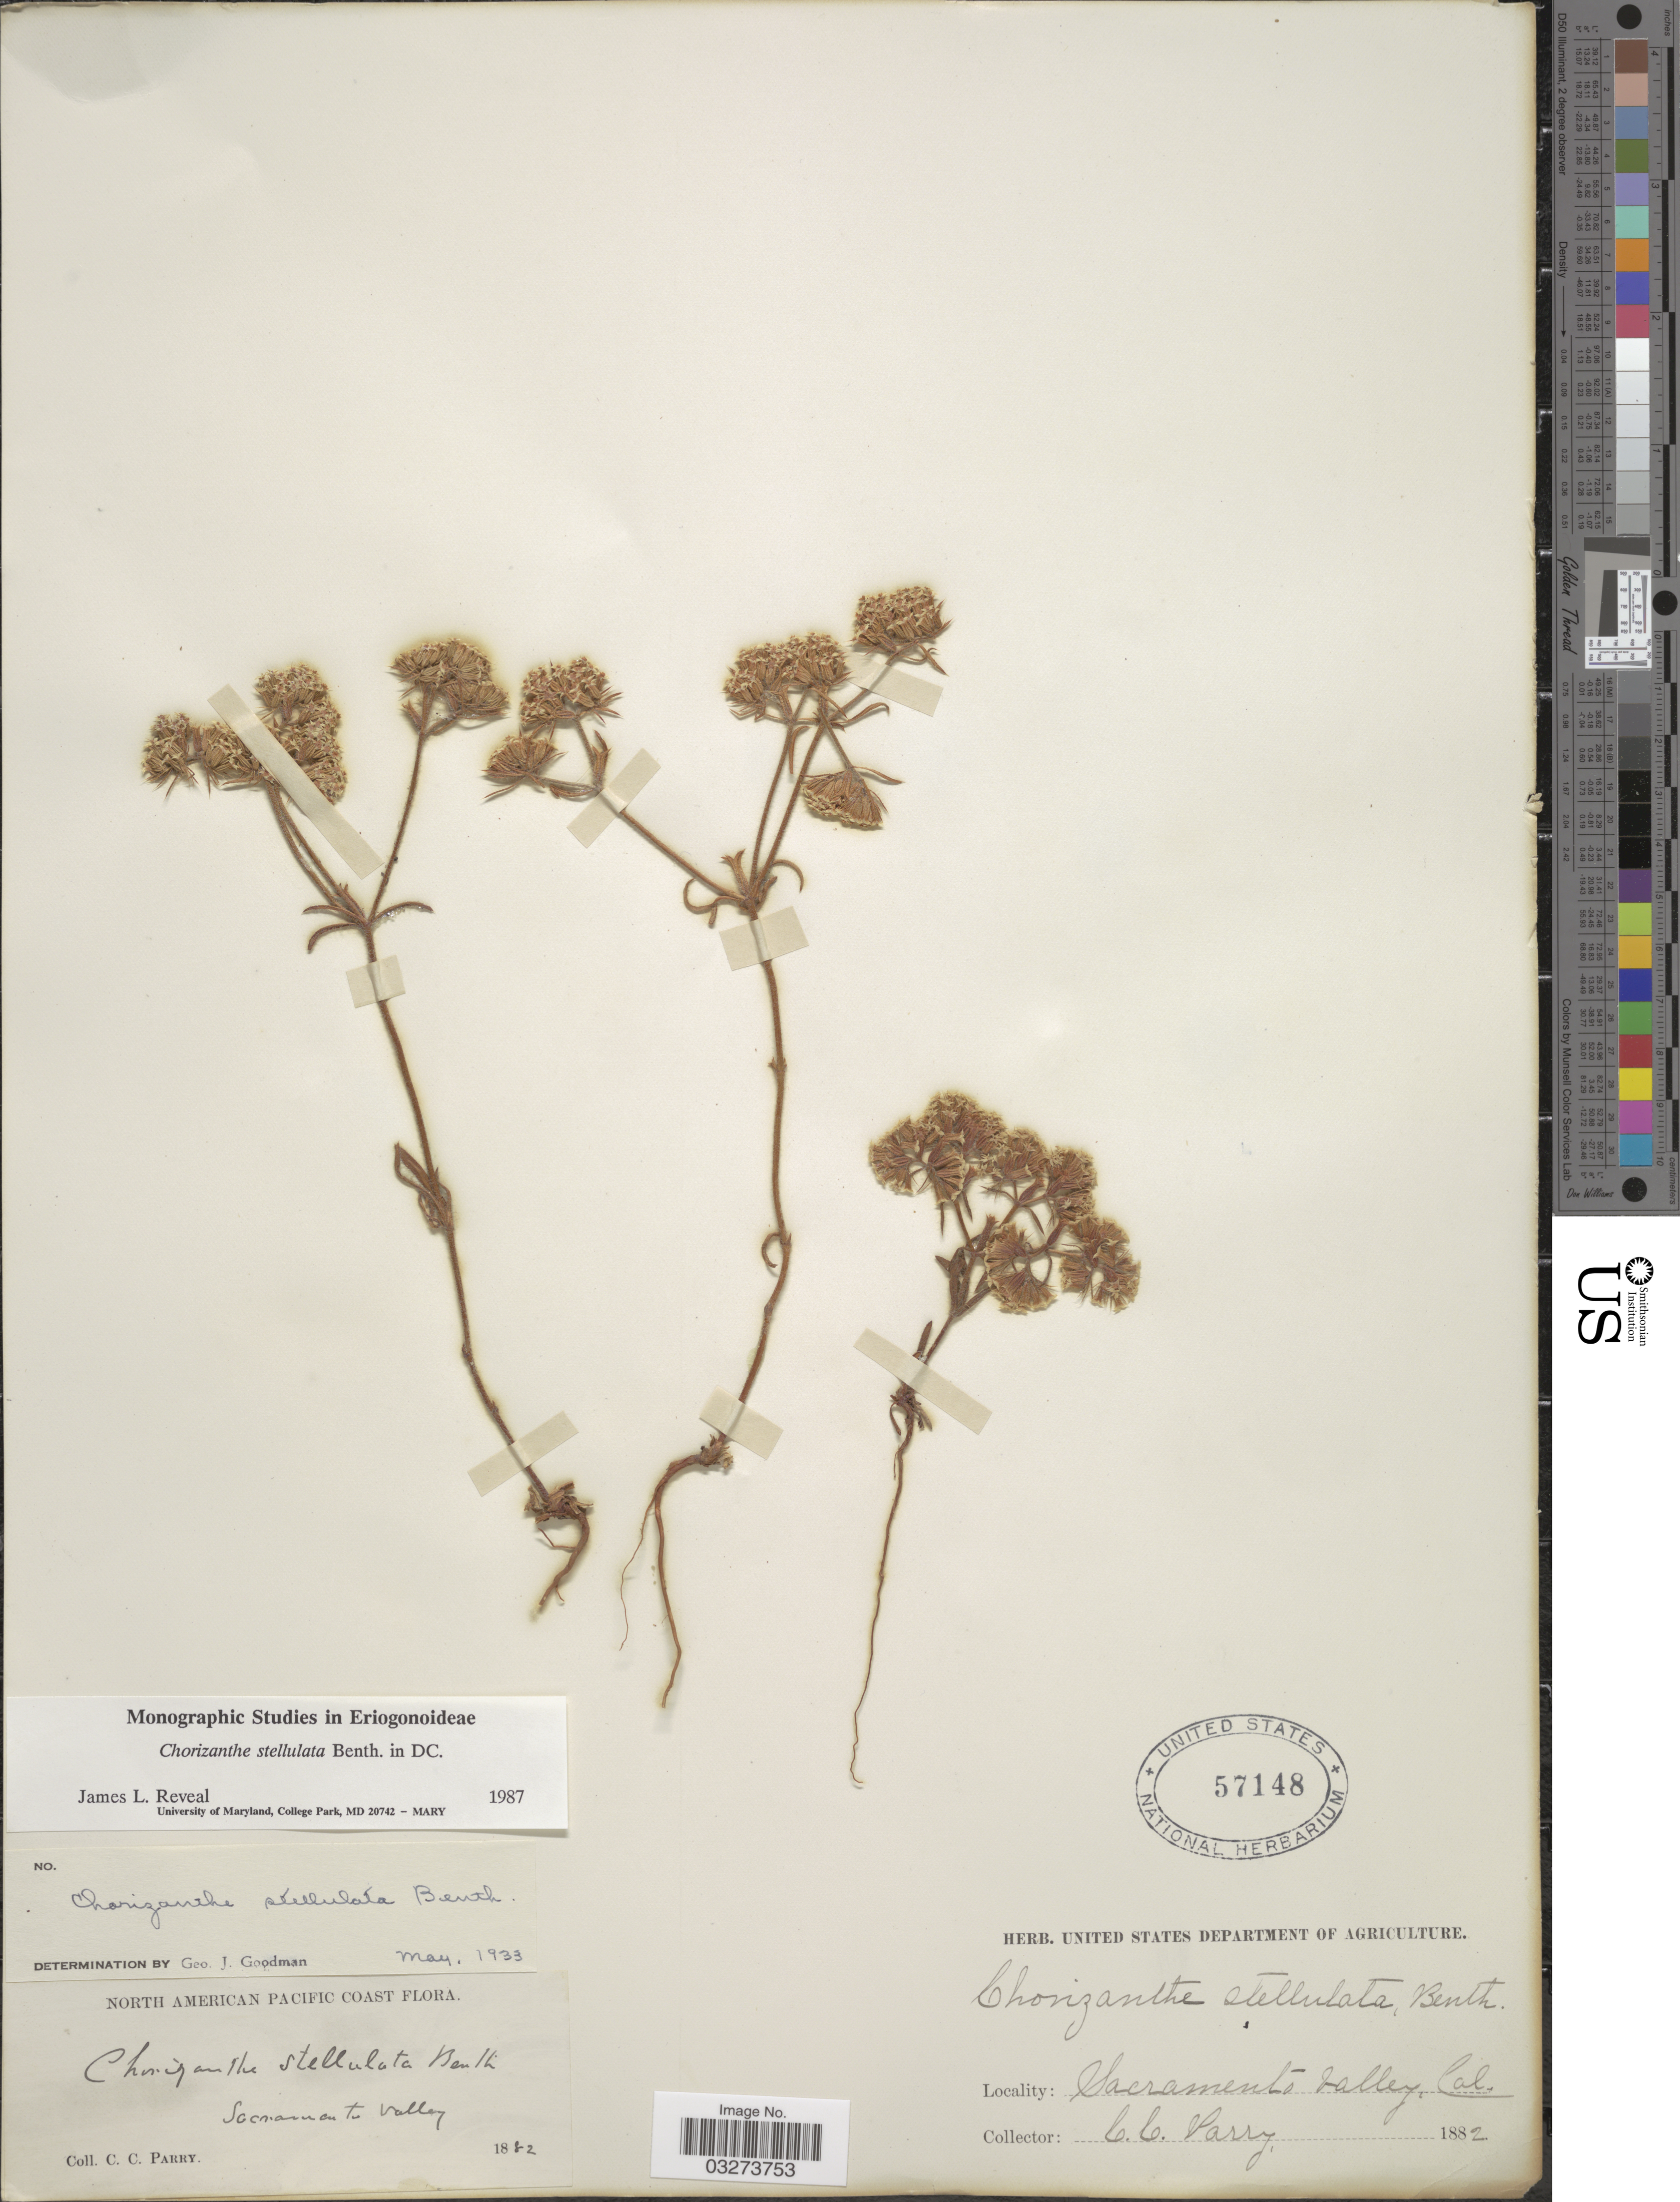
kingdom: Plantae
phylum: Tracheophyta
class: Magnoliopsida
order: Caryophyllales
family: Polygonaceae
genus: Chorizanthe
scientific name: Chorizanthe stellulata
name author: Benth.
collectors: C. C. Parry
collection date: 1882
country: United States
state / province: California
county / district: Sacramento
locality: North American Pacific Coast, Sacramento Valley.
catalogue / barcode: US 57148